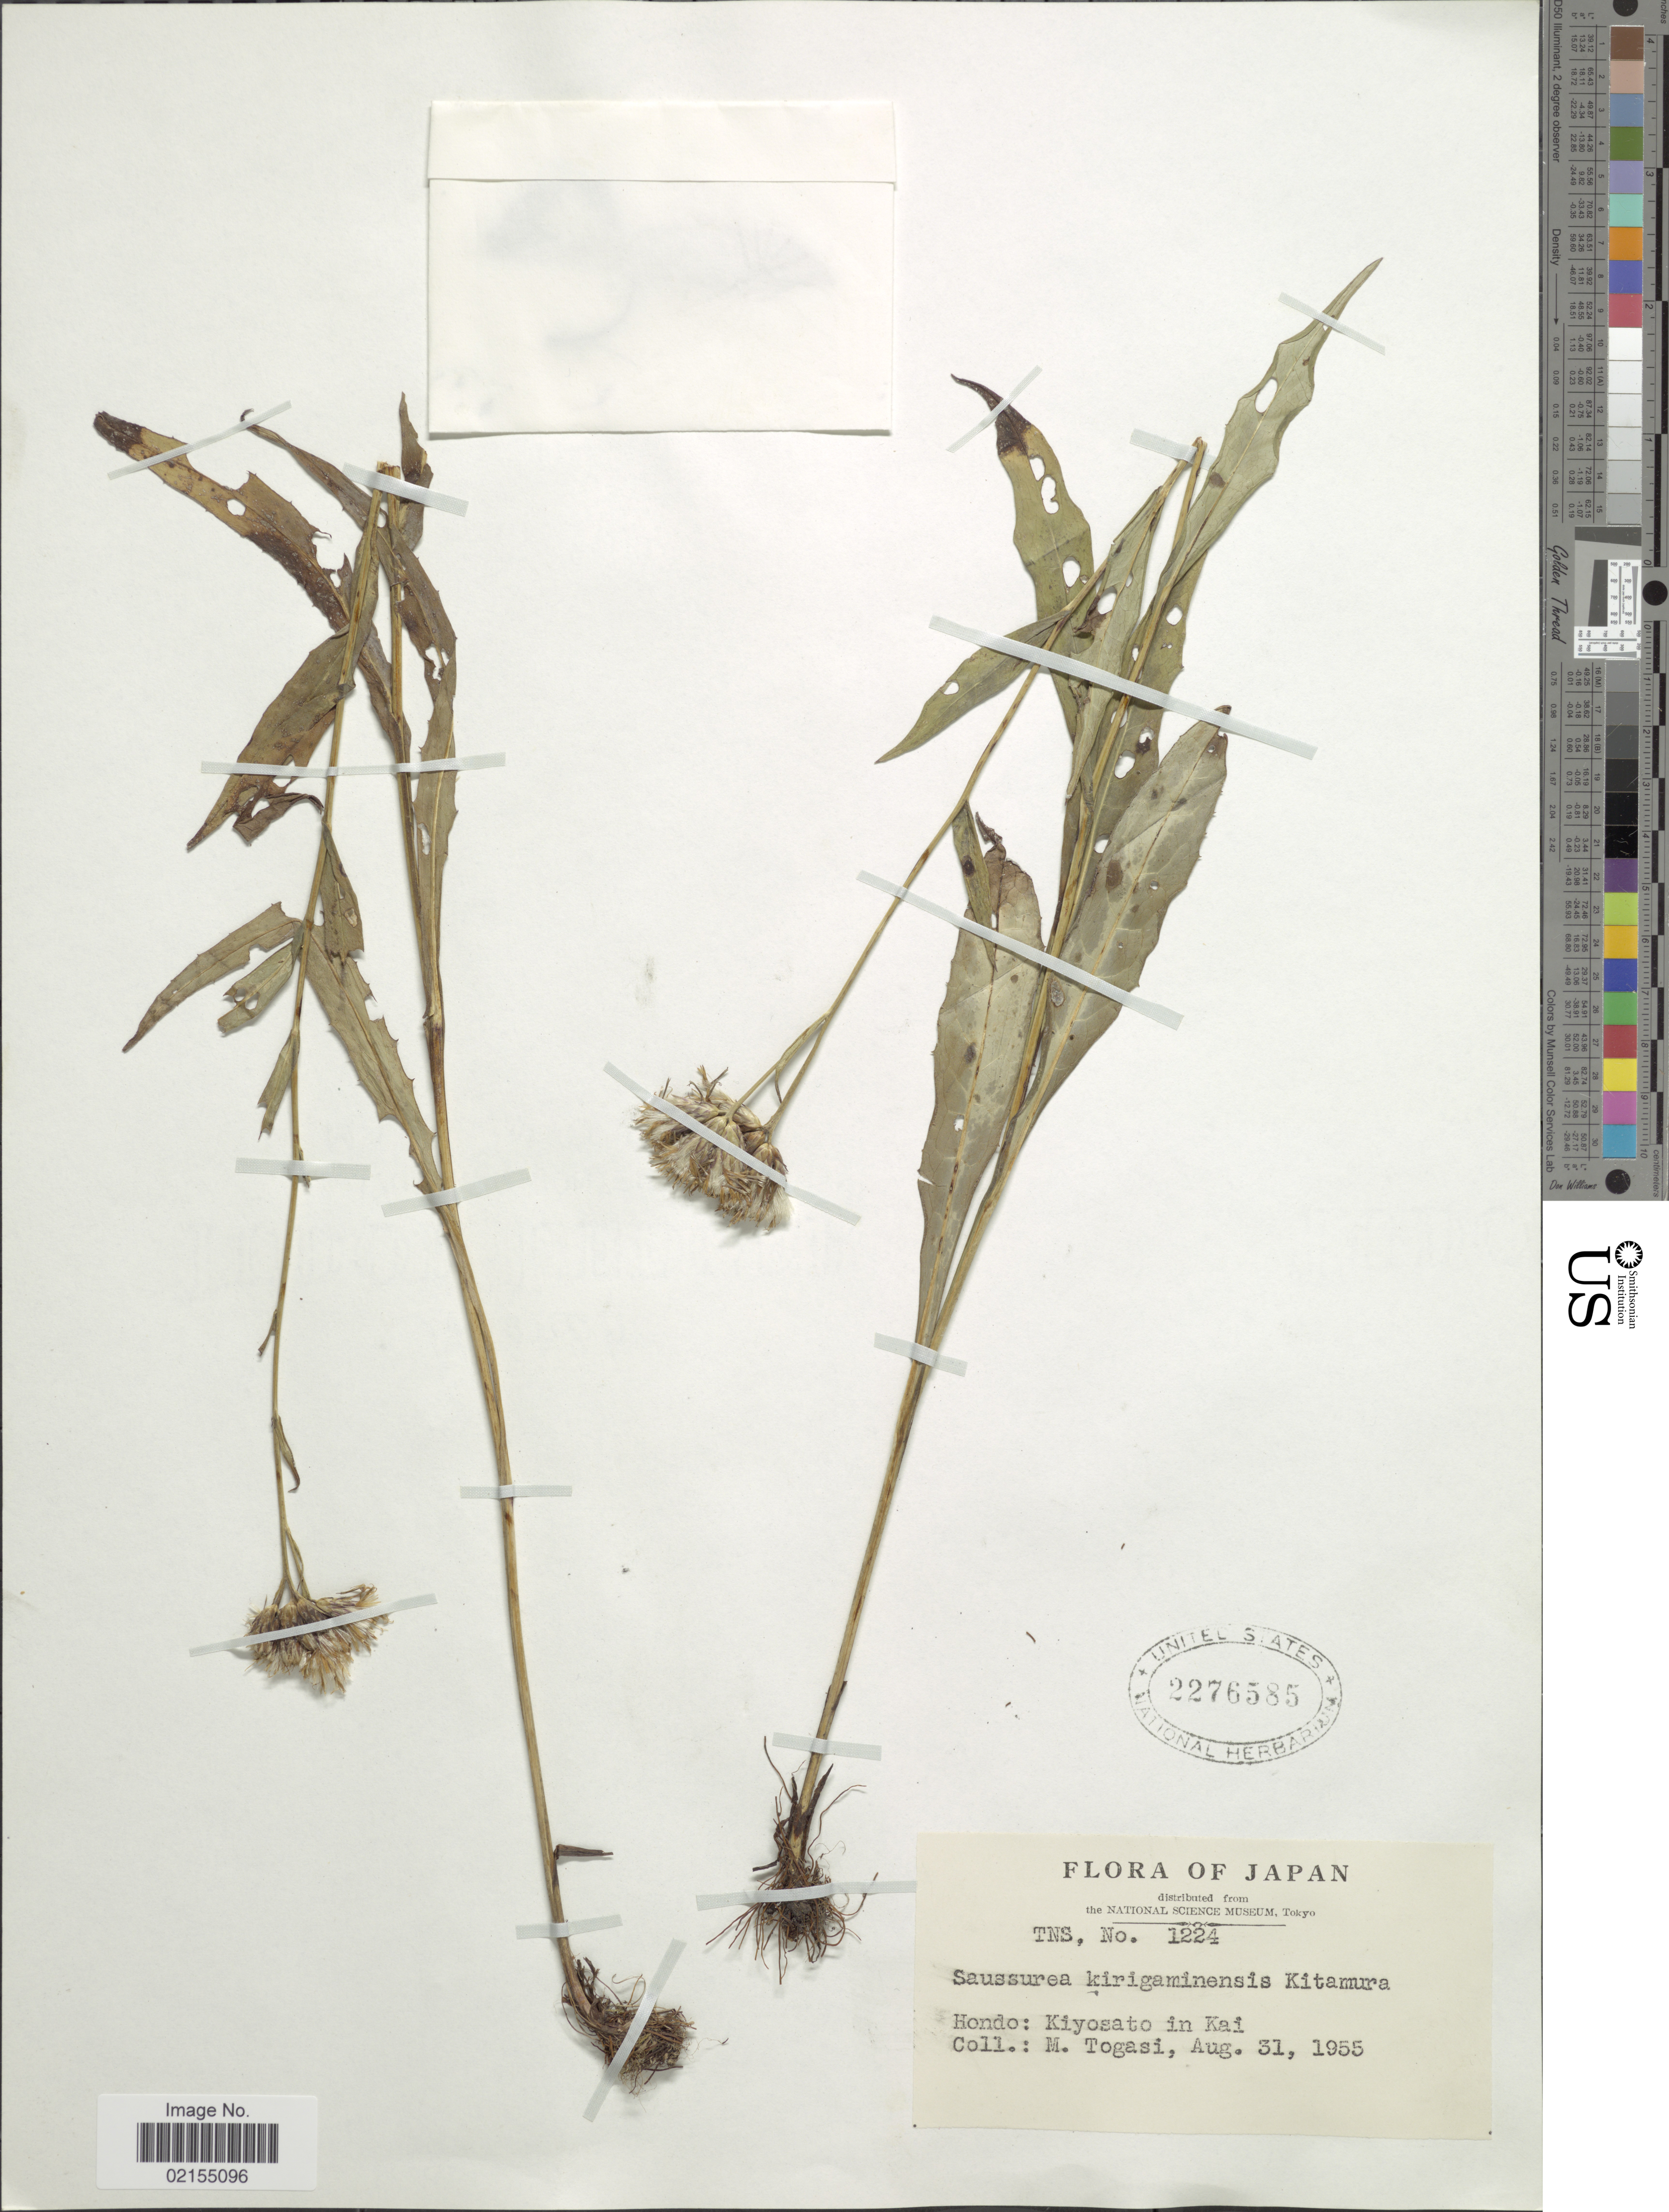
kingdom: Plantae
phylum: Tracheophyta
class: Magnoliopsida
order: Asterales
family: Asteraceae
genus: Saussurea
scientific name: Saussurea modesta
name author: Kitam.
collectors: M. Togashi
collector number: TNS 1224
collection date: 1955-08-31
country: Japan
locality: Hondo: Kiyosat in Kai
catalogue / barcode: US 2276585